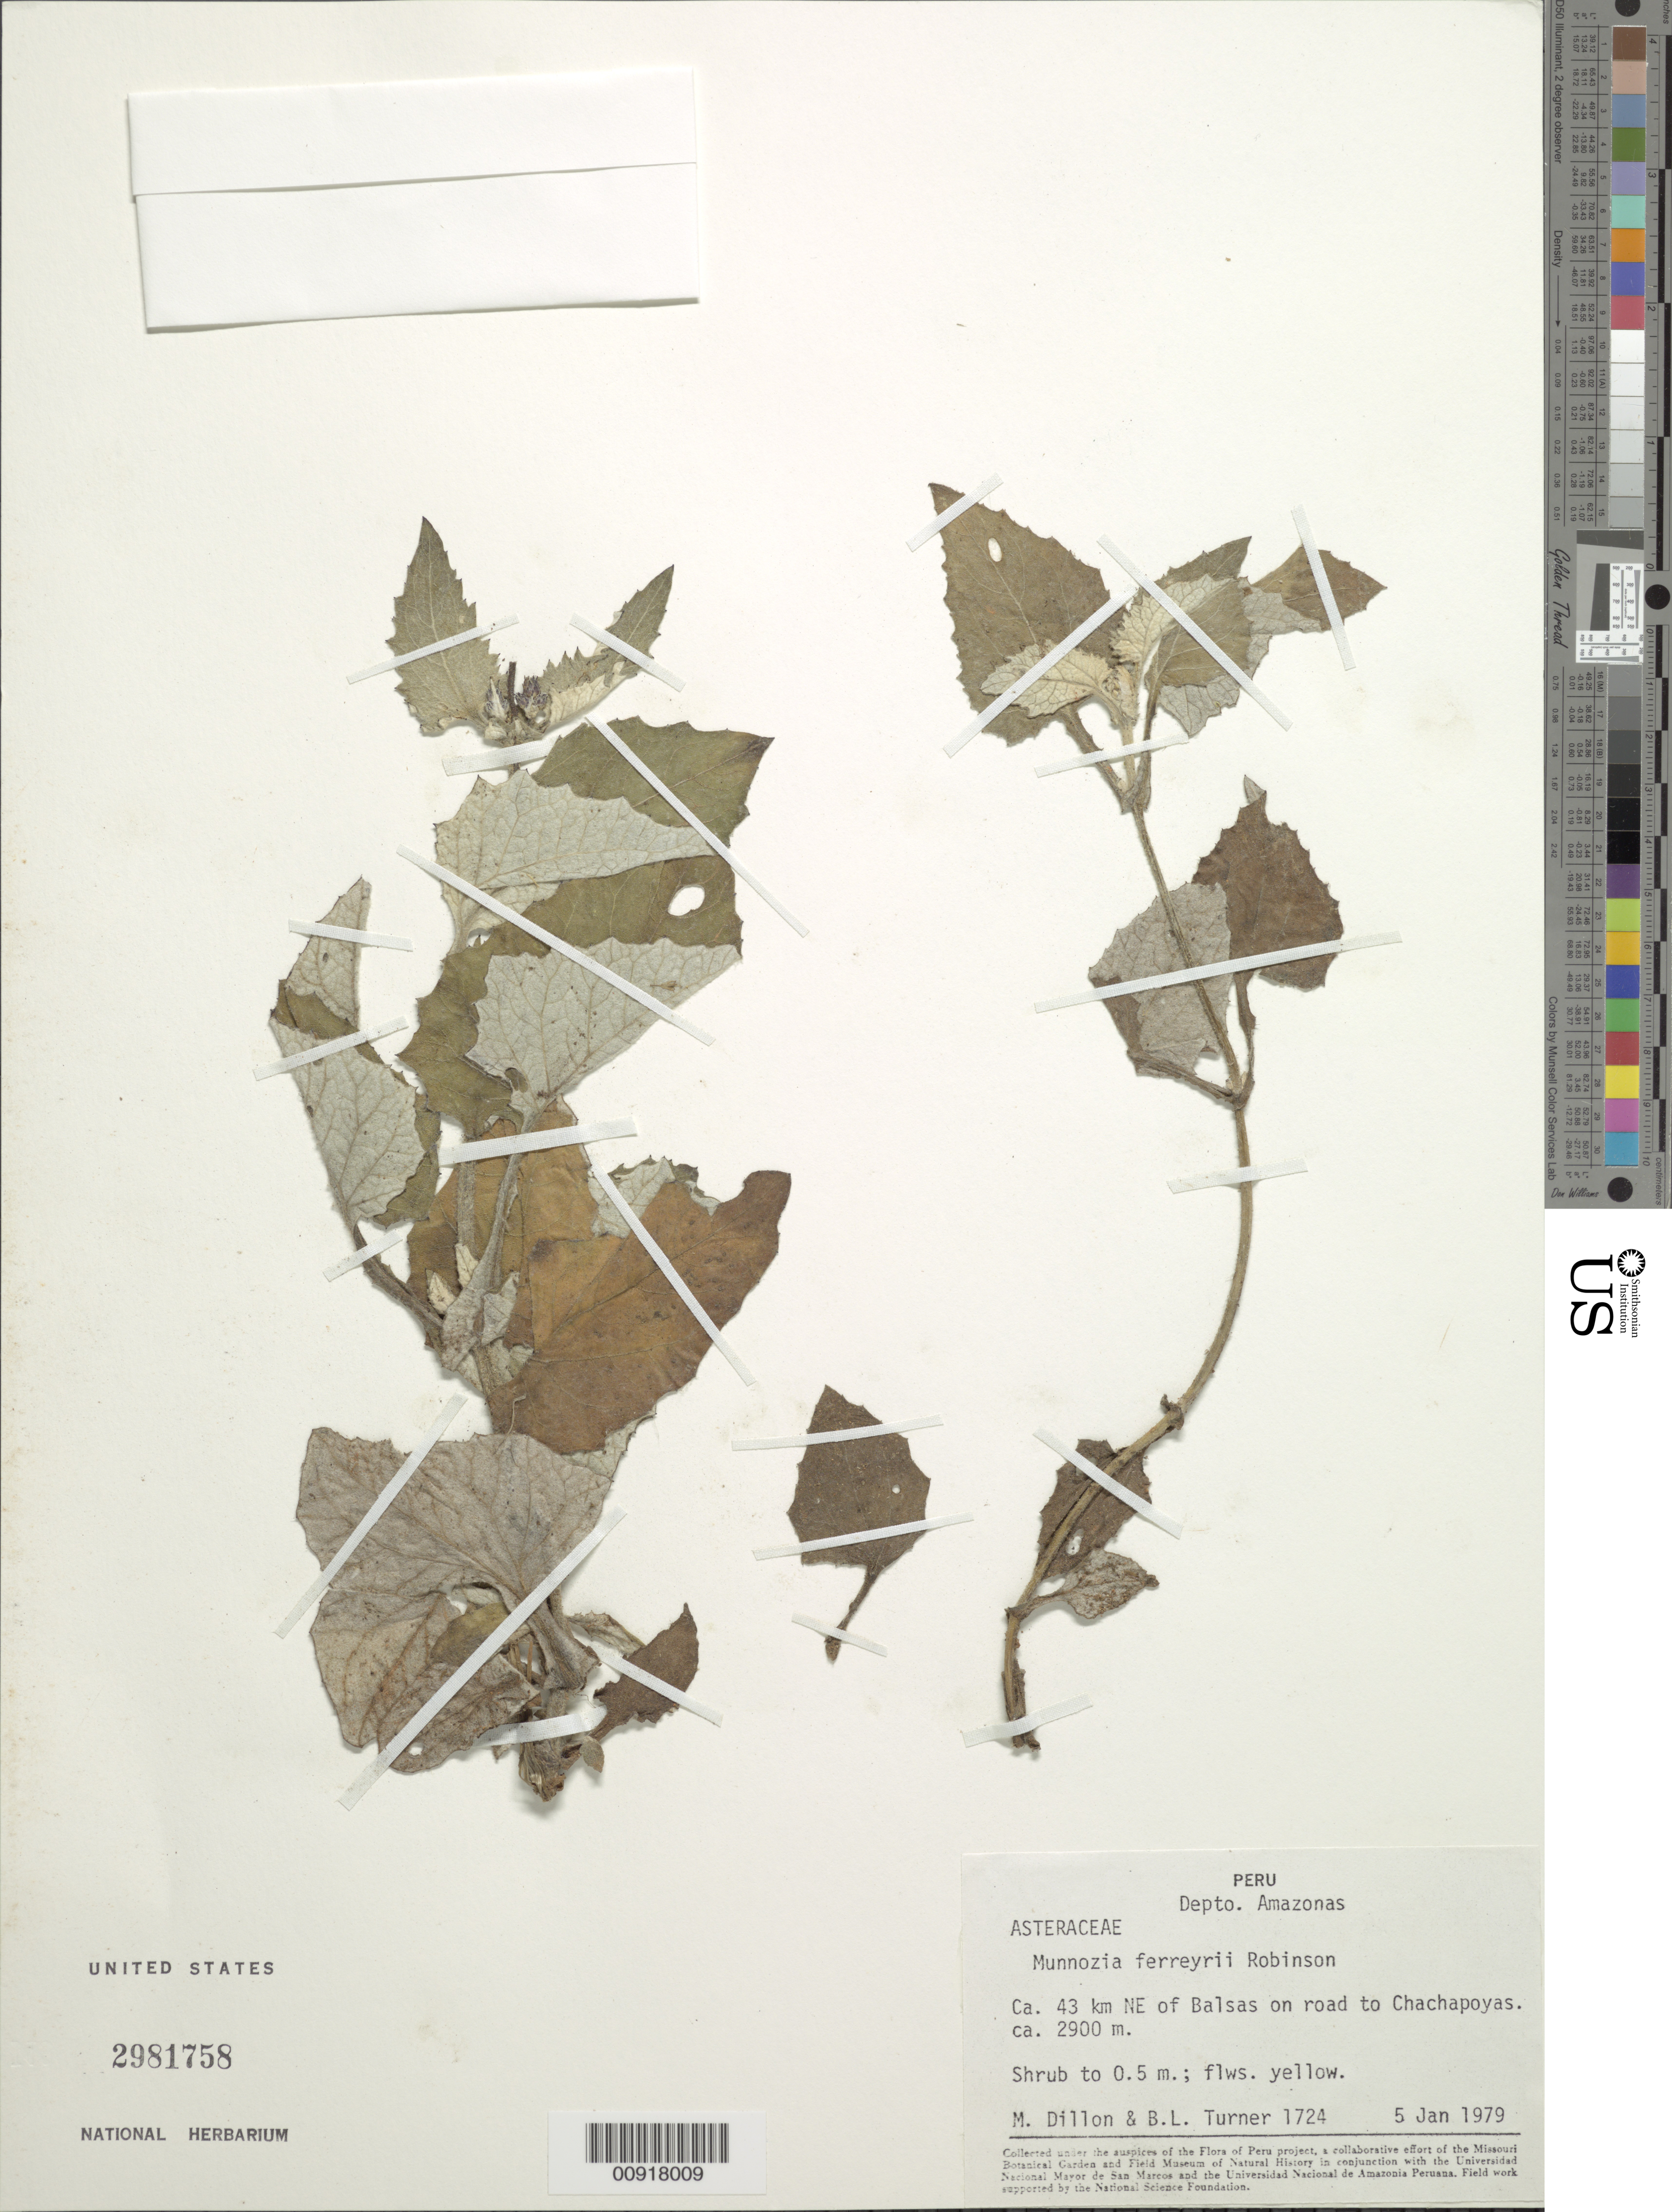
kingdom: Plantae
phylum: Tracheophyta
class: Magnoliopsida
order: Asterales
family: Asteraceae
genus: Munnozia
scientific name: Munnozia ferreyrii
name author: H. Rob.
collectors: M. O. Dillon & B. L. Turner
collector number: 1724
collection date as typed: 5 January 1979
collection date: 1979-01-05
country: Peru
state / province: Amazonas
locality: Amazonas: ca. 43 km NE of Balsas on road to Chachapoyas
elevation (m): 2900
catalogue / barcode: US 2981758